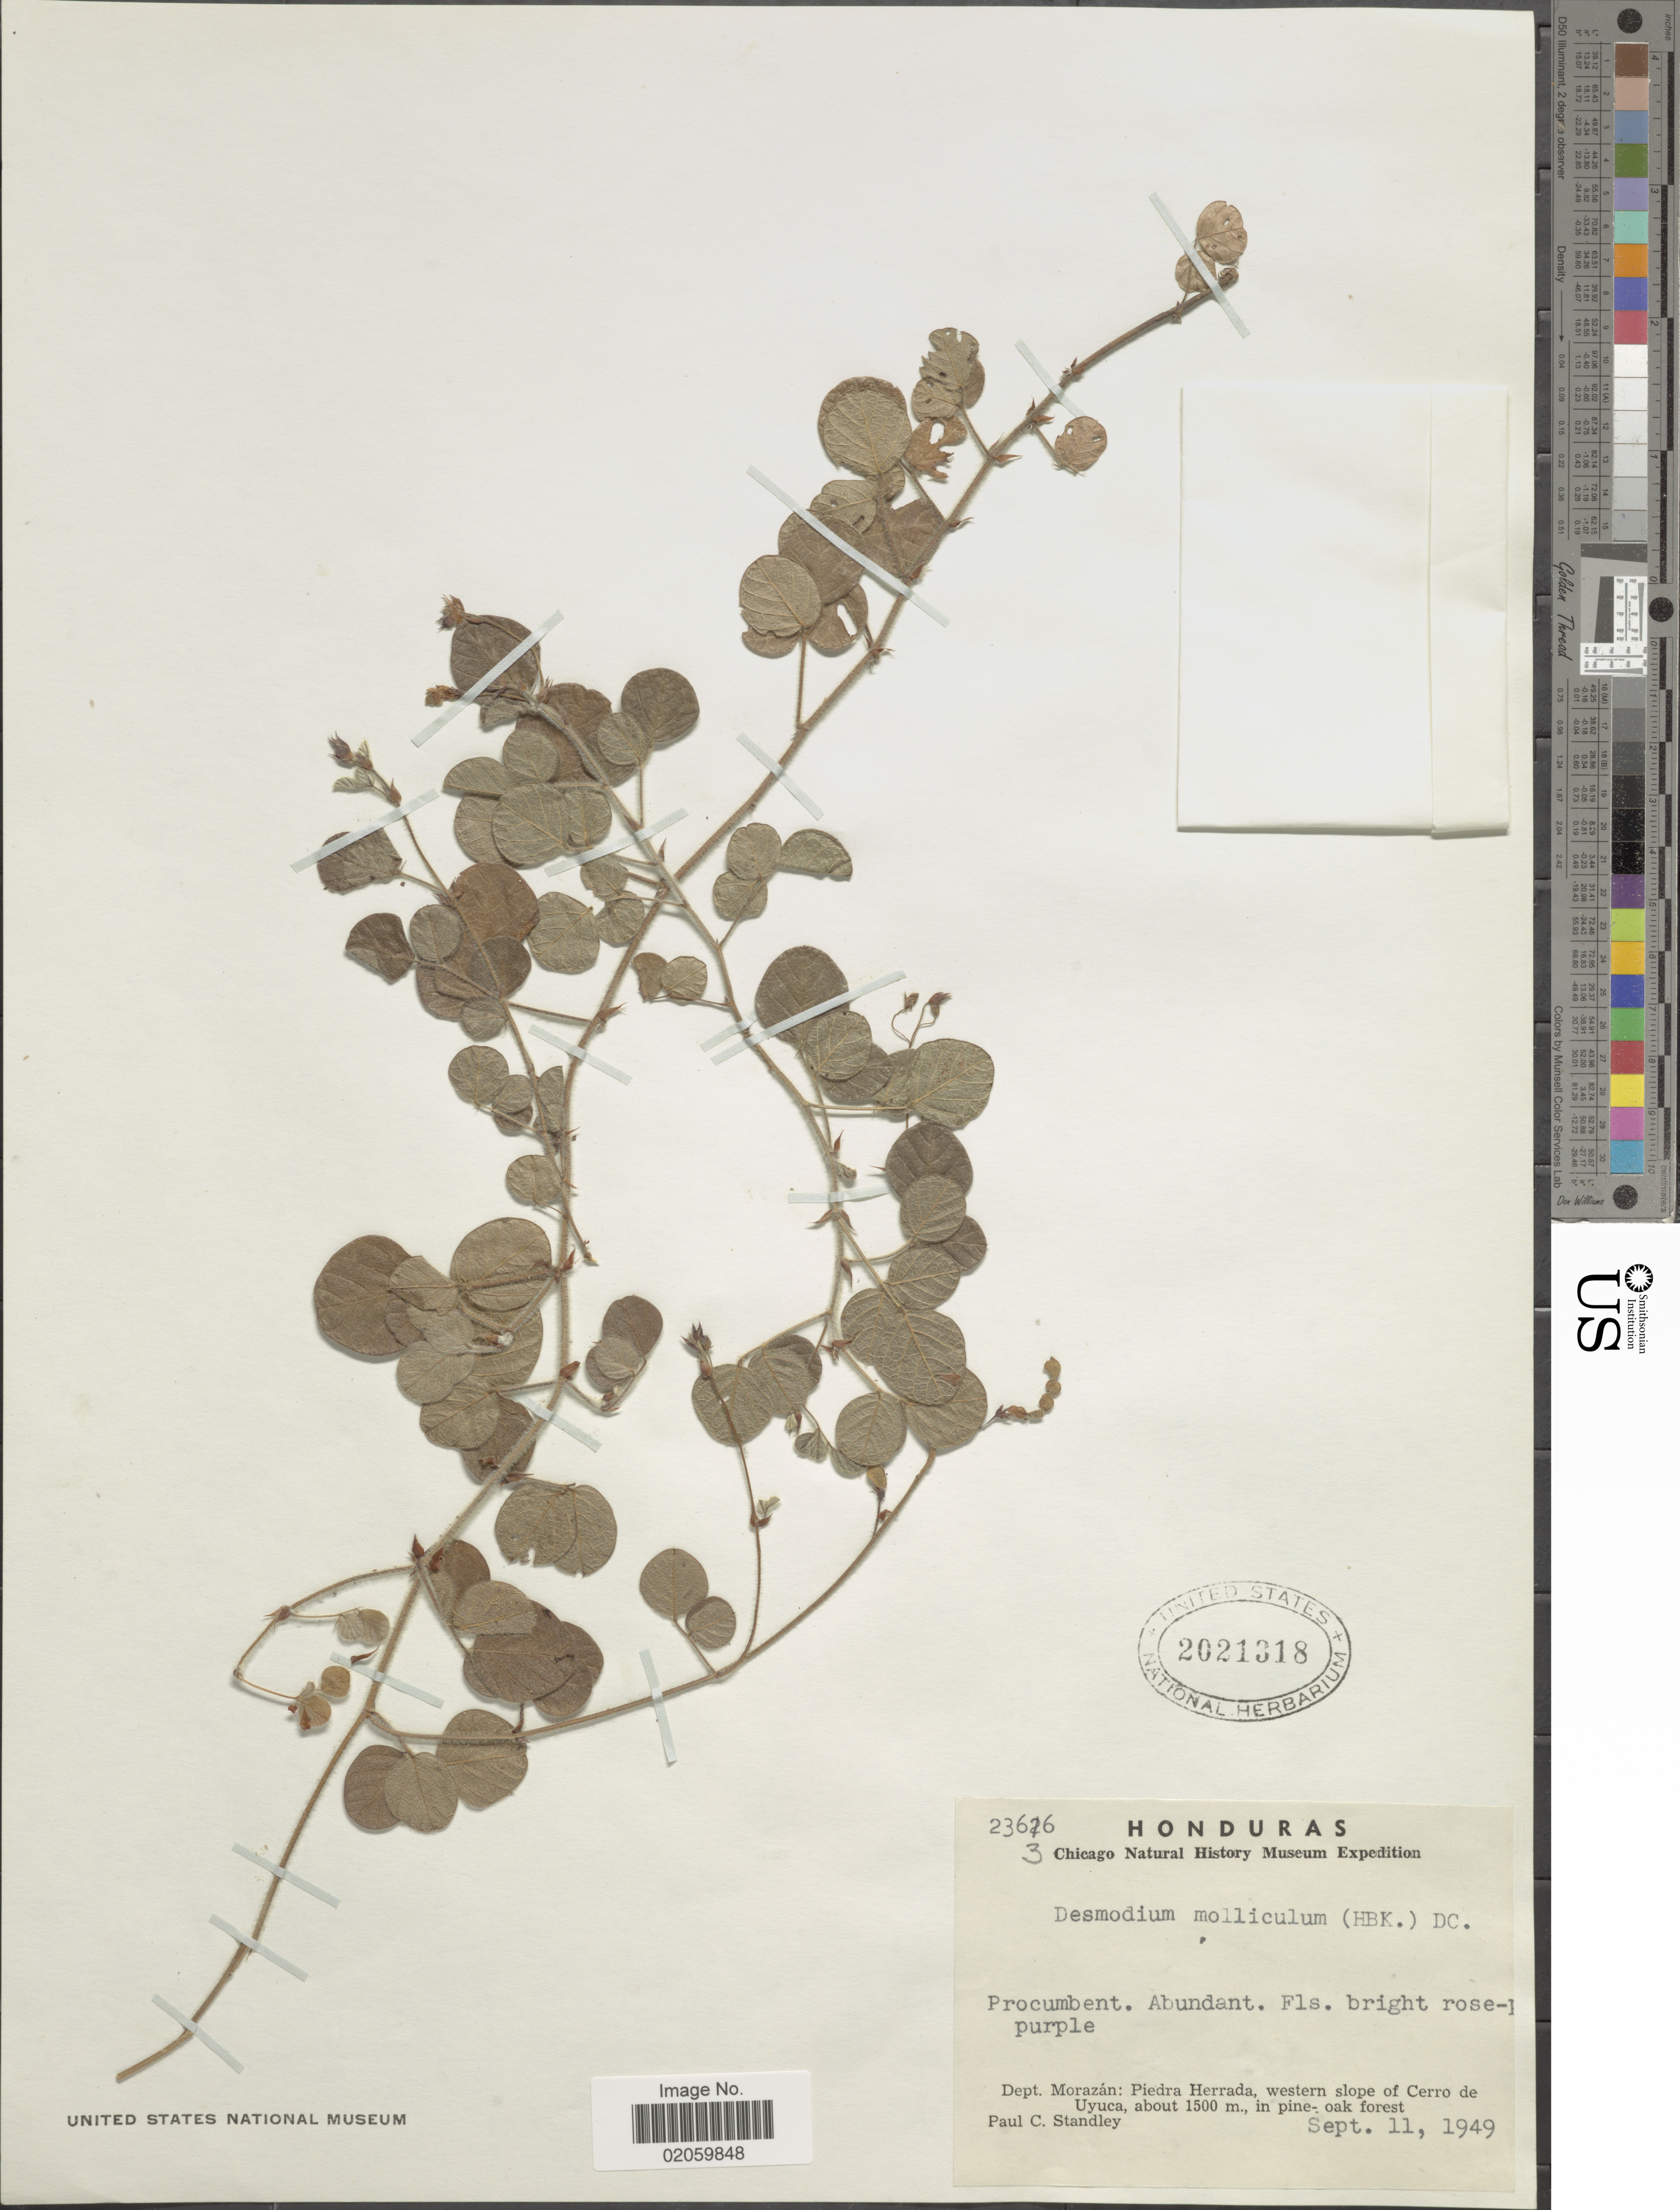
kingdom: Plantae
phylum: Tracheophyta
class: Magnoliopsida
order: Fabales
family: Fabaceae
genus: Desmodium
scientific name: Desmodium molliculum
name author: (Kunth) DC.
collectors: P. C. Standley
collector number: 23636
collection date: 1949-09-11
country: Honduras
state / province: Fco. Morazán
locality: Piedra Herreda, western slope of Cerro de Uyuca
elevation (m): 1500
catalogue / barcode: US 2021318